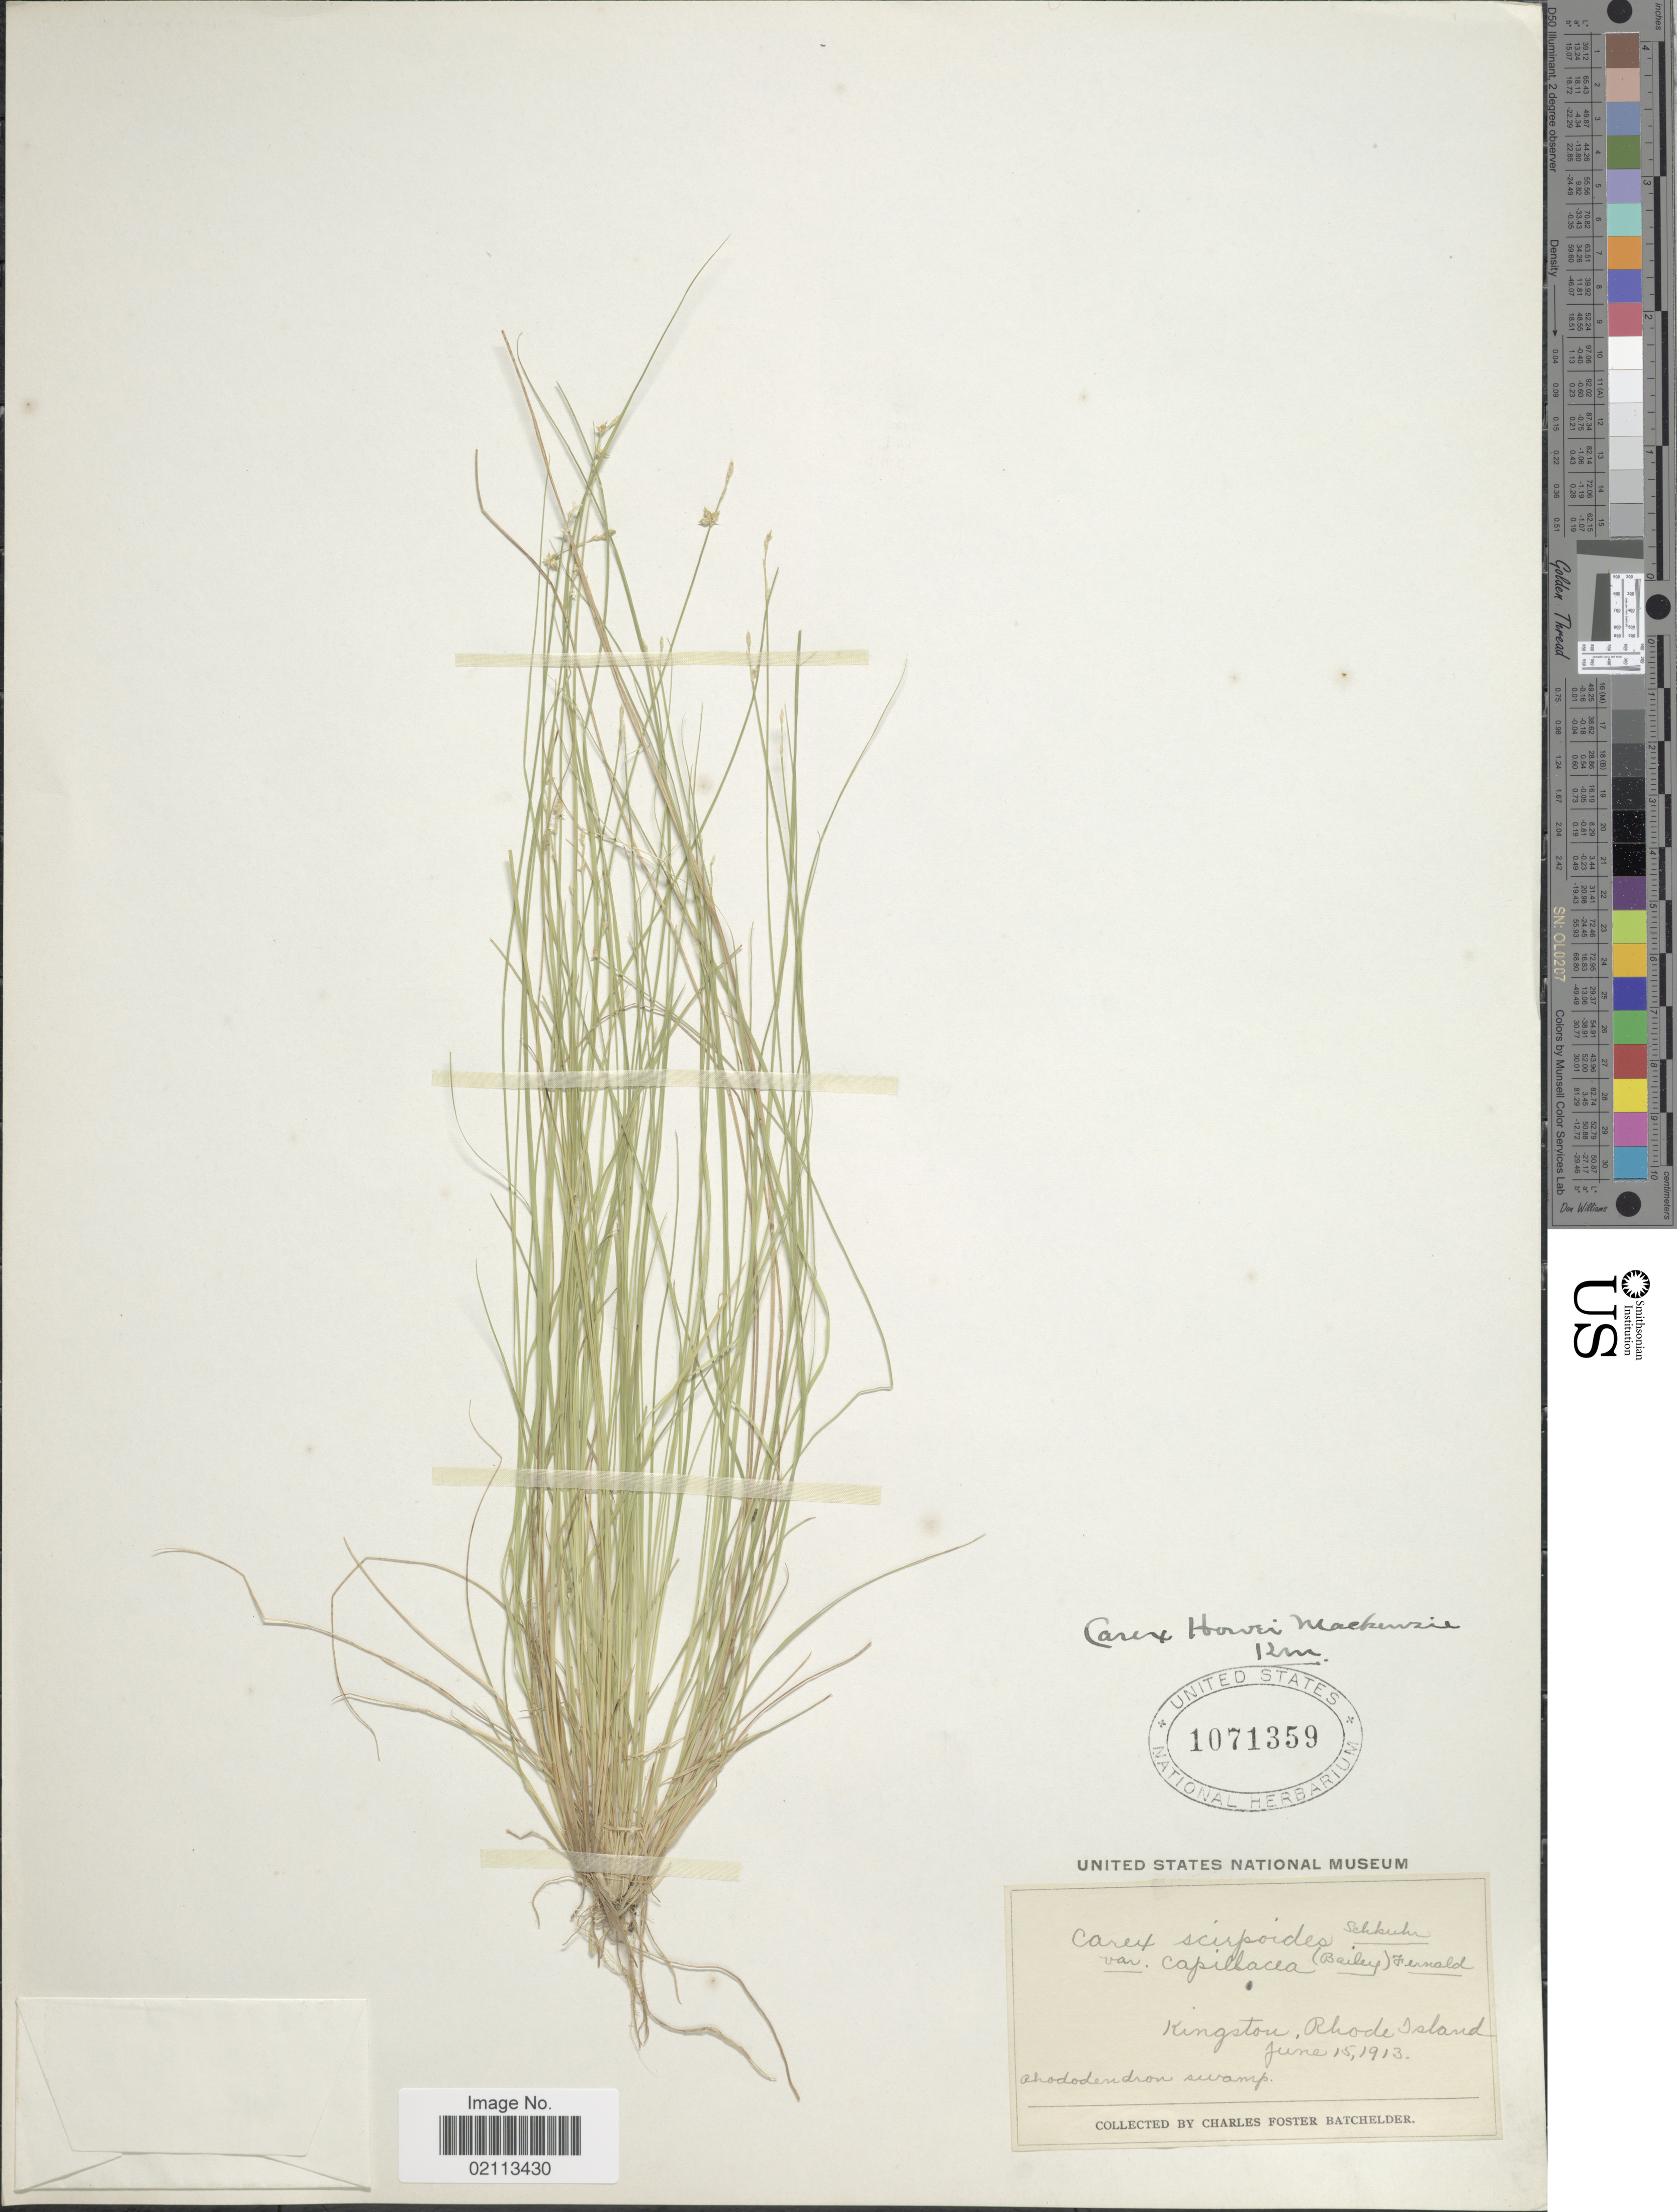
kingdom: Plantae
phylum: Tracheophyta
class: Liliopsida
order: Poales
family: Cyperaceae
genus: Carex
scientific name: Carex howei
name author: Mack.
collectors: C. Batchelder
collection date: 1913-06-15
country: United States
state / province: Rhode Island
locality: Kingston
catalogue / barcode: US 1071359